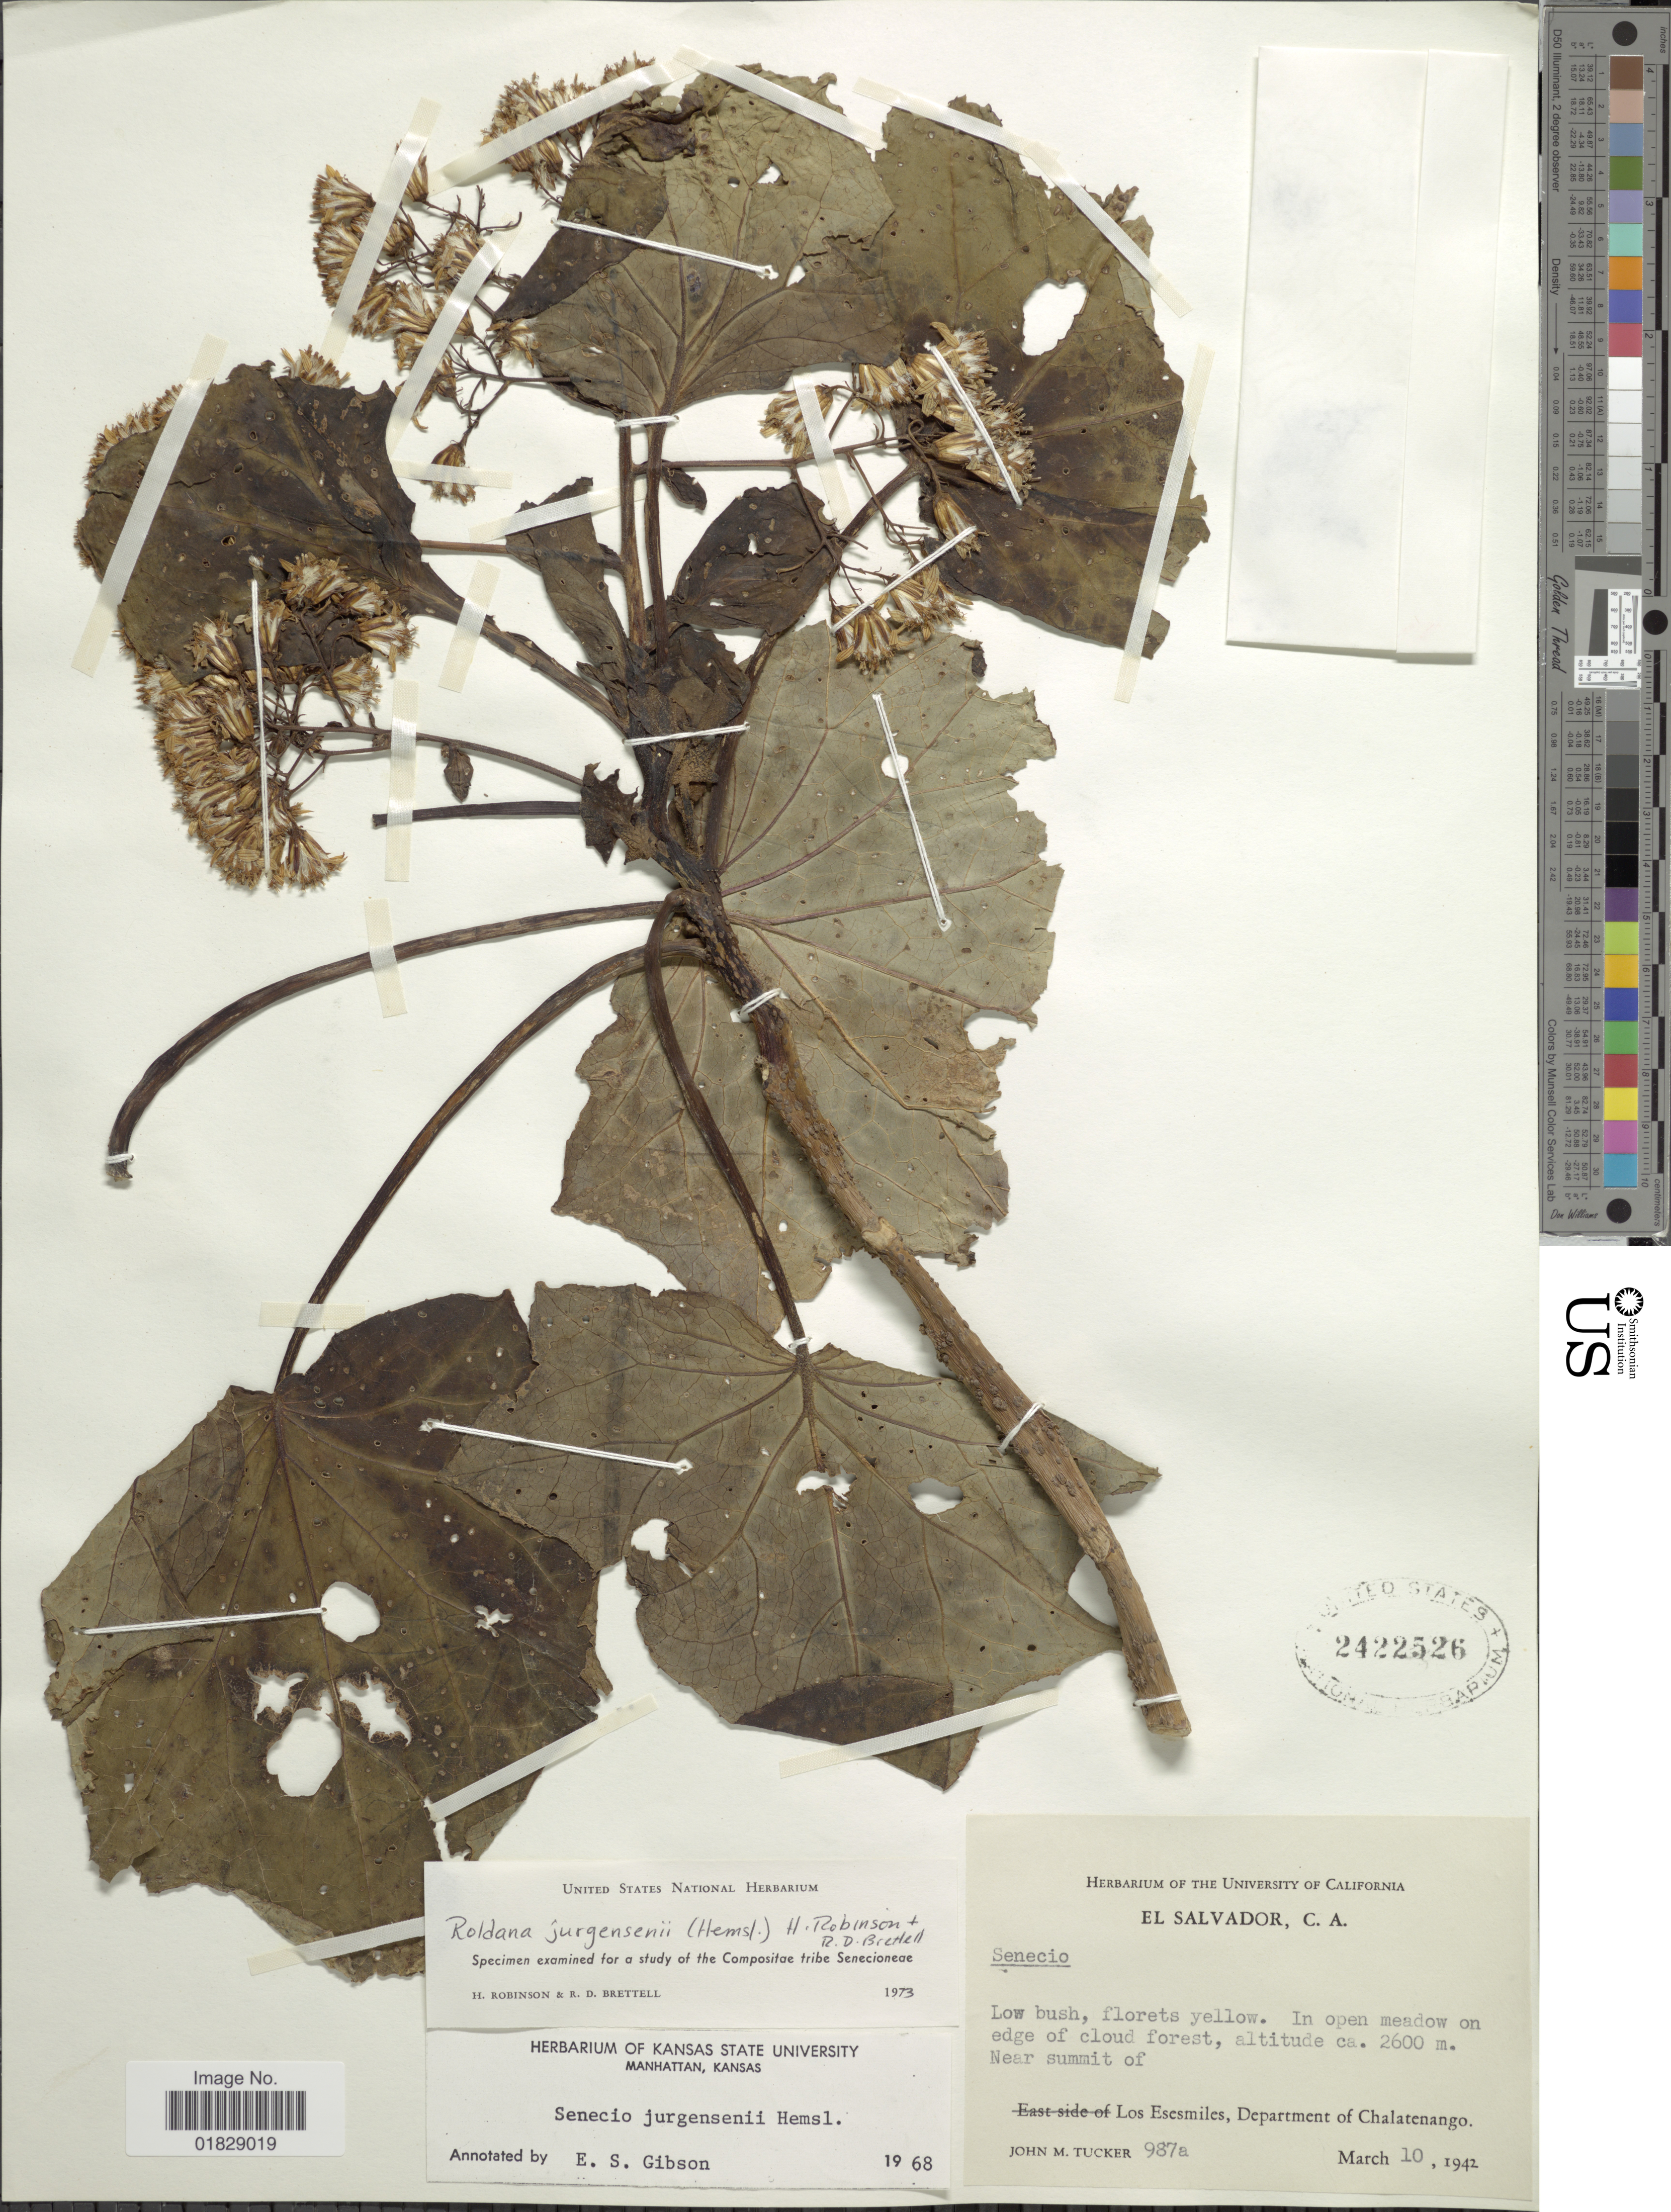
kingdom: Plantae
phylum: Tracheophyta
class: Magnoliopsida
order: Asterales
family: Asteraceae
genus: Roldana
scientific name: Roldana jurgensenii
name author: (Hemsl.) H. Rob. & Brettell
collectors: J. M. Tucker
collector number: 987a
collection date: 1942-03-10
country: El Salvador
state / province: Chalatenango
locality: El Salvador, C.A. Near summit of Los Esesmiles, Department of Chalatenango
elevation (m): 2600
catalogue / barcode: US 2422526